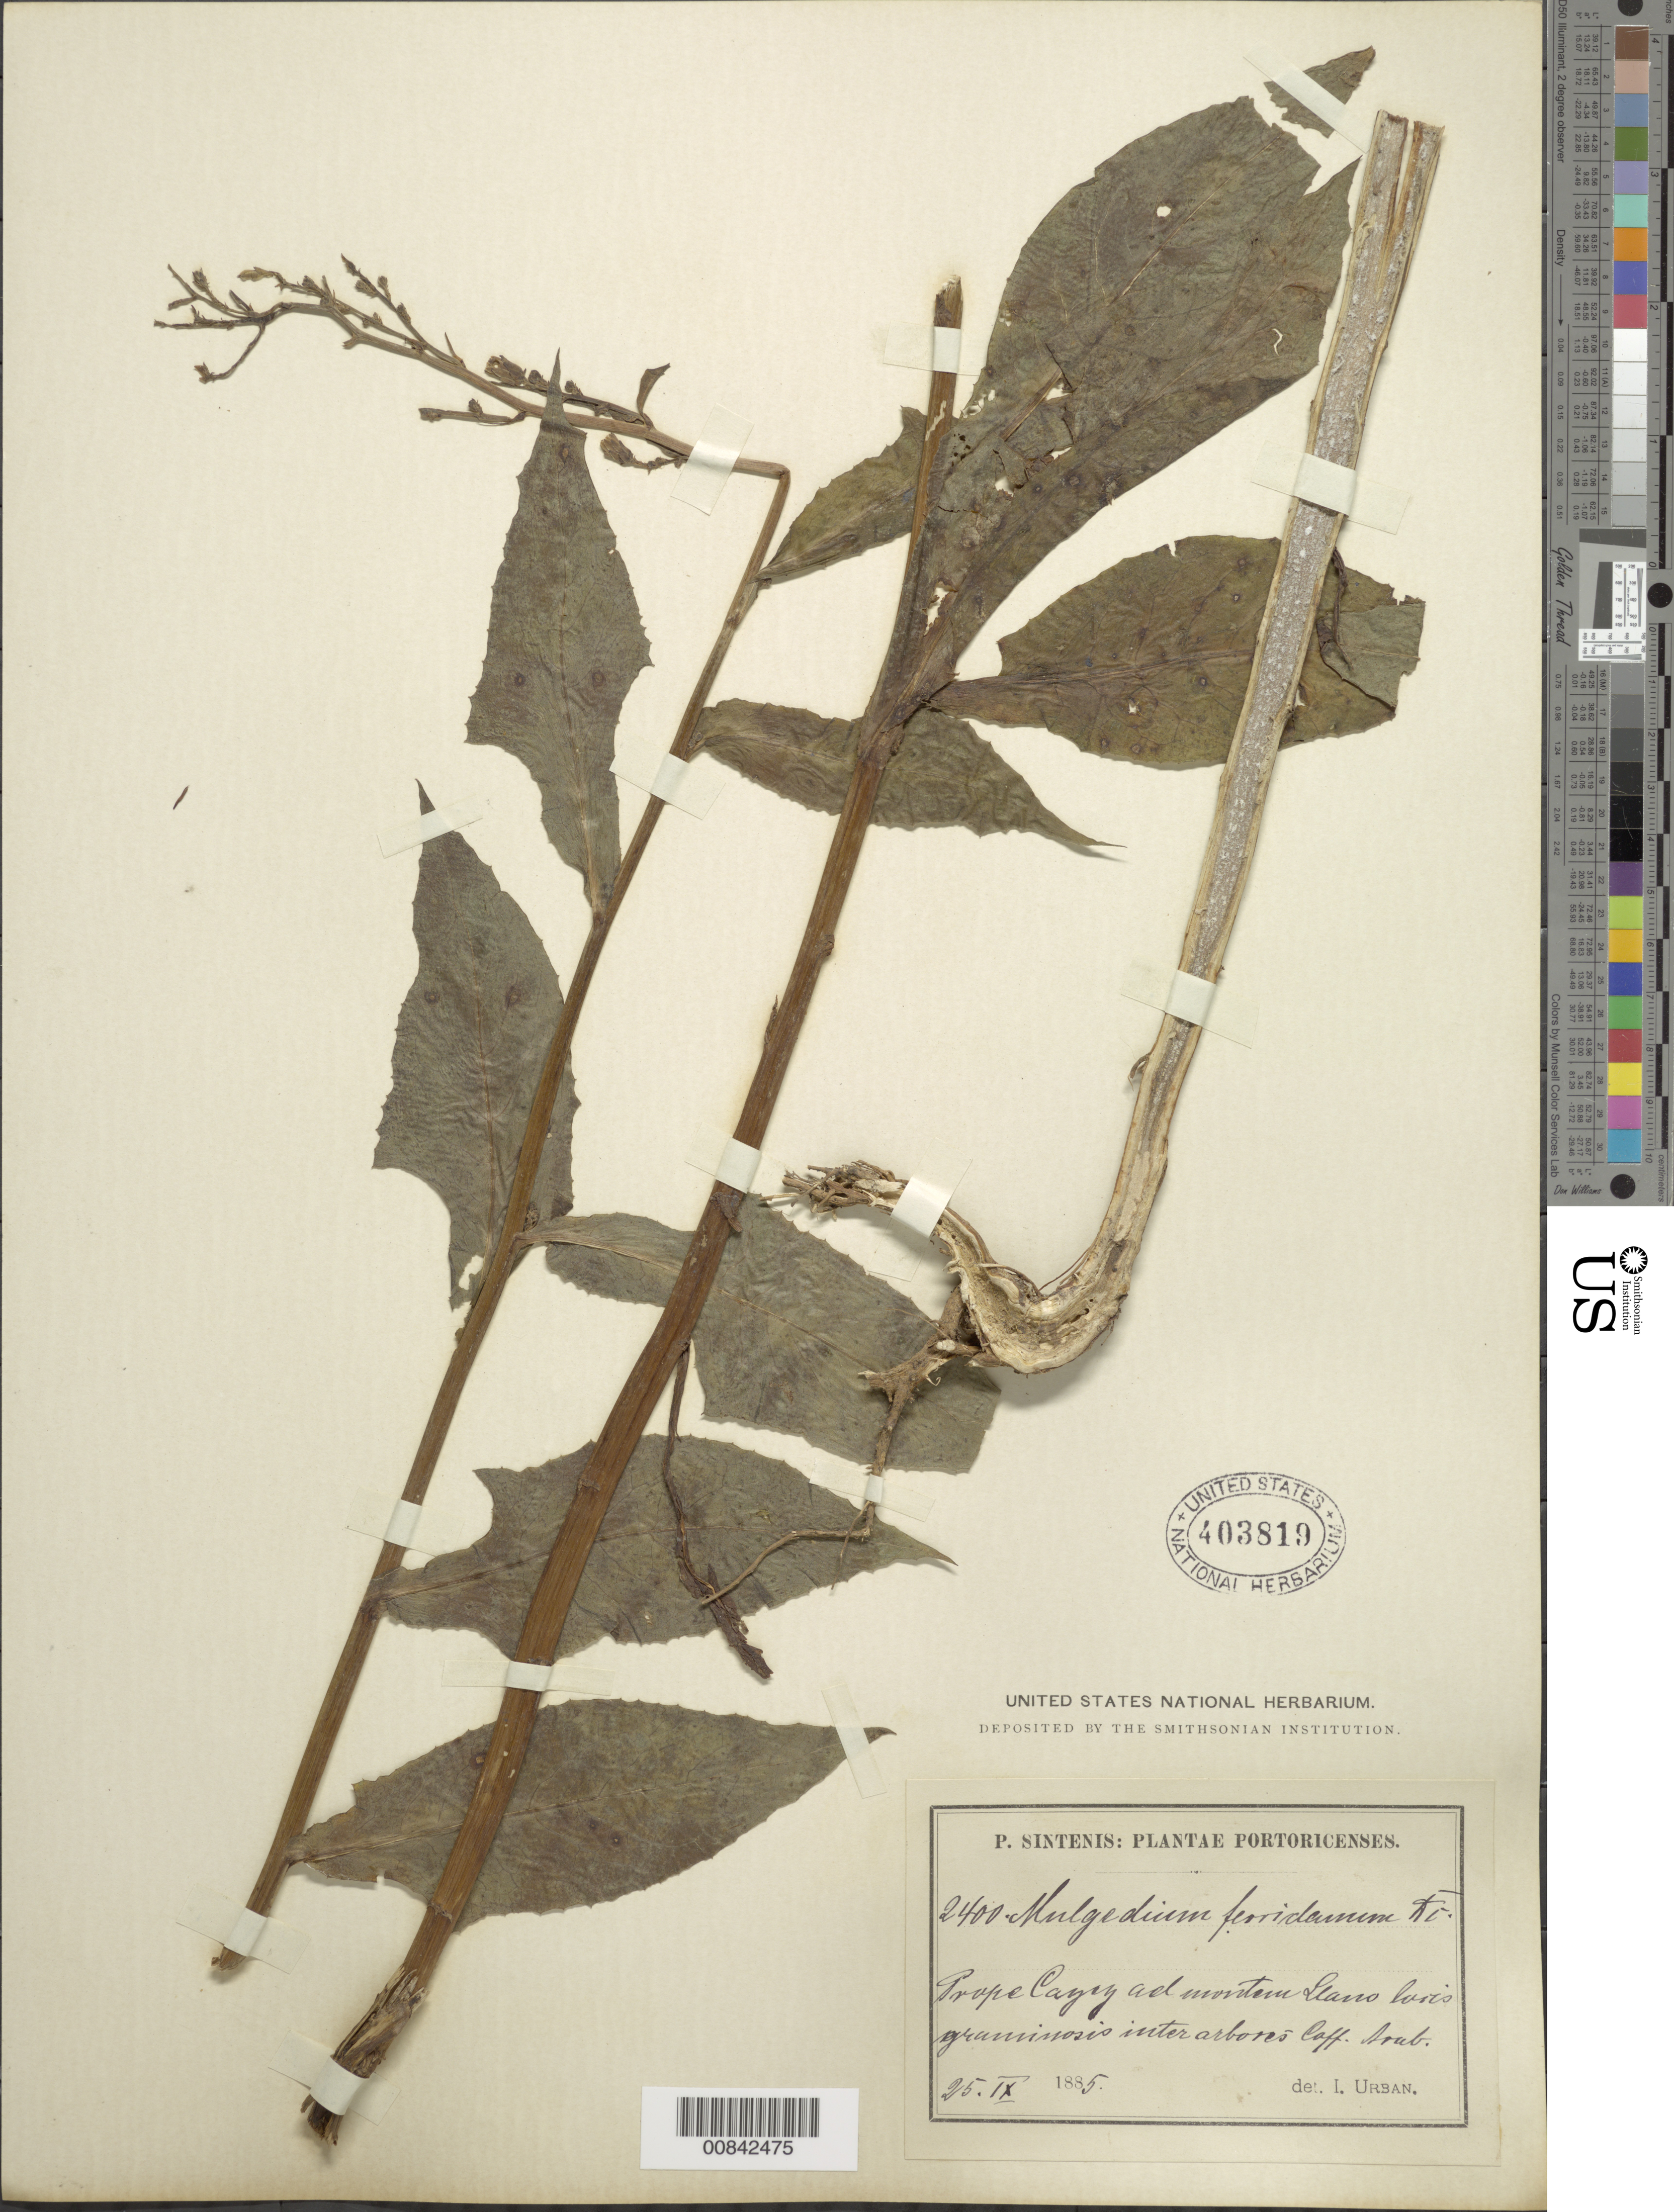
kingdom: Plantae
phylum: Tracheophyta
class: Magnoliopsida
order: Asterales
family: Asteraceae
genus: Lactuca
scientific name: Lactuca floridana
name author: (L.) Gaertn.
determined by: Urban, Ignatz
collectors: P. Sintenis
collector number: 2400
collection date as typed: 25 Sep 1885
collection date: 1885-09-25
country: Puerto Rico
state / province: Cayey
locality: monterm Llano loris gramimosis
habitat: inter arbores "Caff. Arab."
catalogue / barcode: US 403819